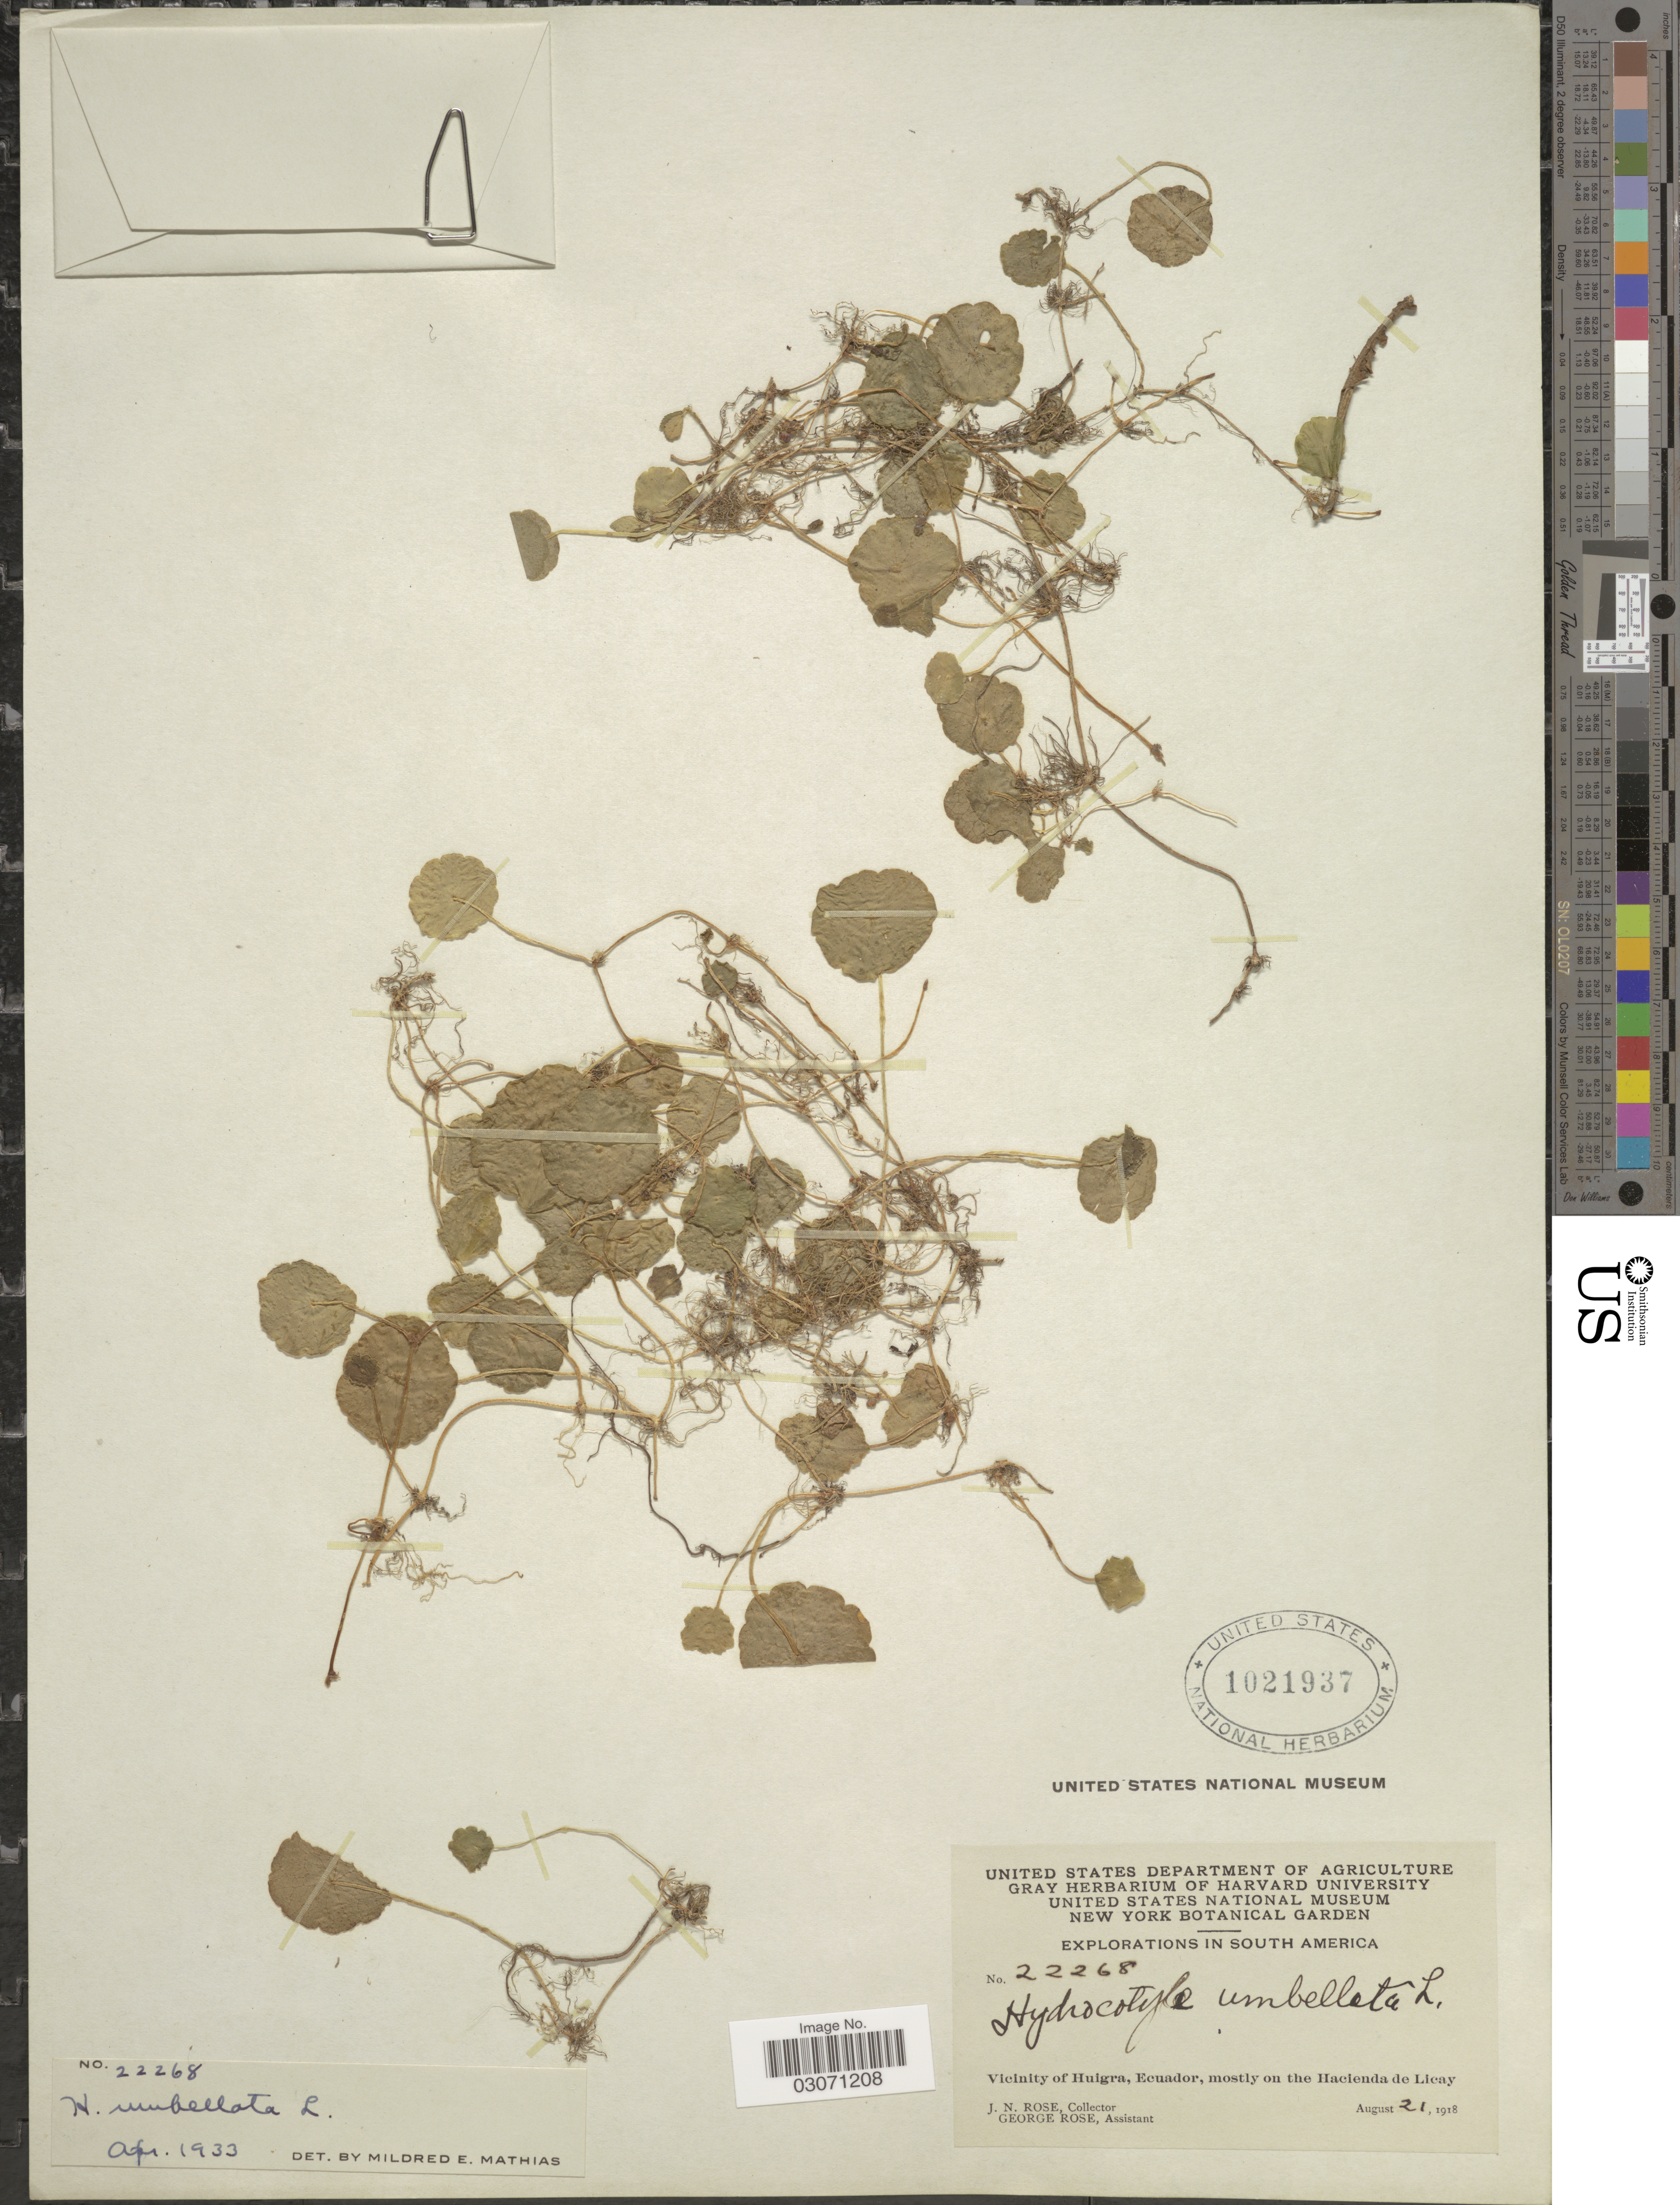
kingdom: Plantae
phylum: Tracheophyta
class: Magnoliopsida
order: Apiales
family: Araliaceae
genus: Hydrocotyle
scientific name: Hydrocotyle umbellata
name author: L.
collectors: J. N. Rose & G. Rose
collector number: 22268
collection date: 1918-08-21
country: Ecuador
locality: Vicinity of Huigra, mostly on the Hacienda de Licay.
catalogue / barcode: US 1021937